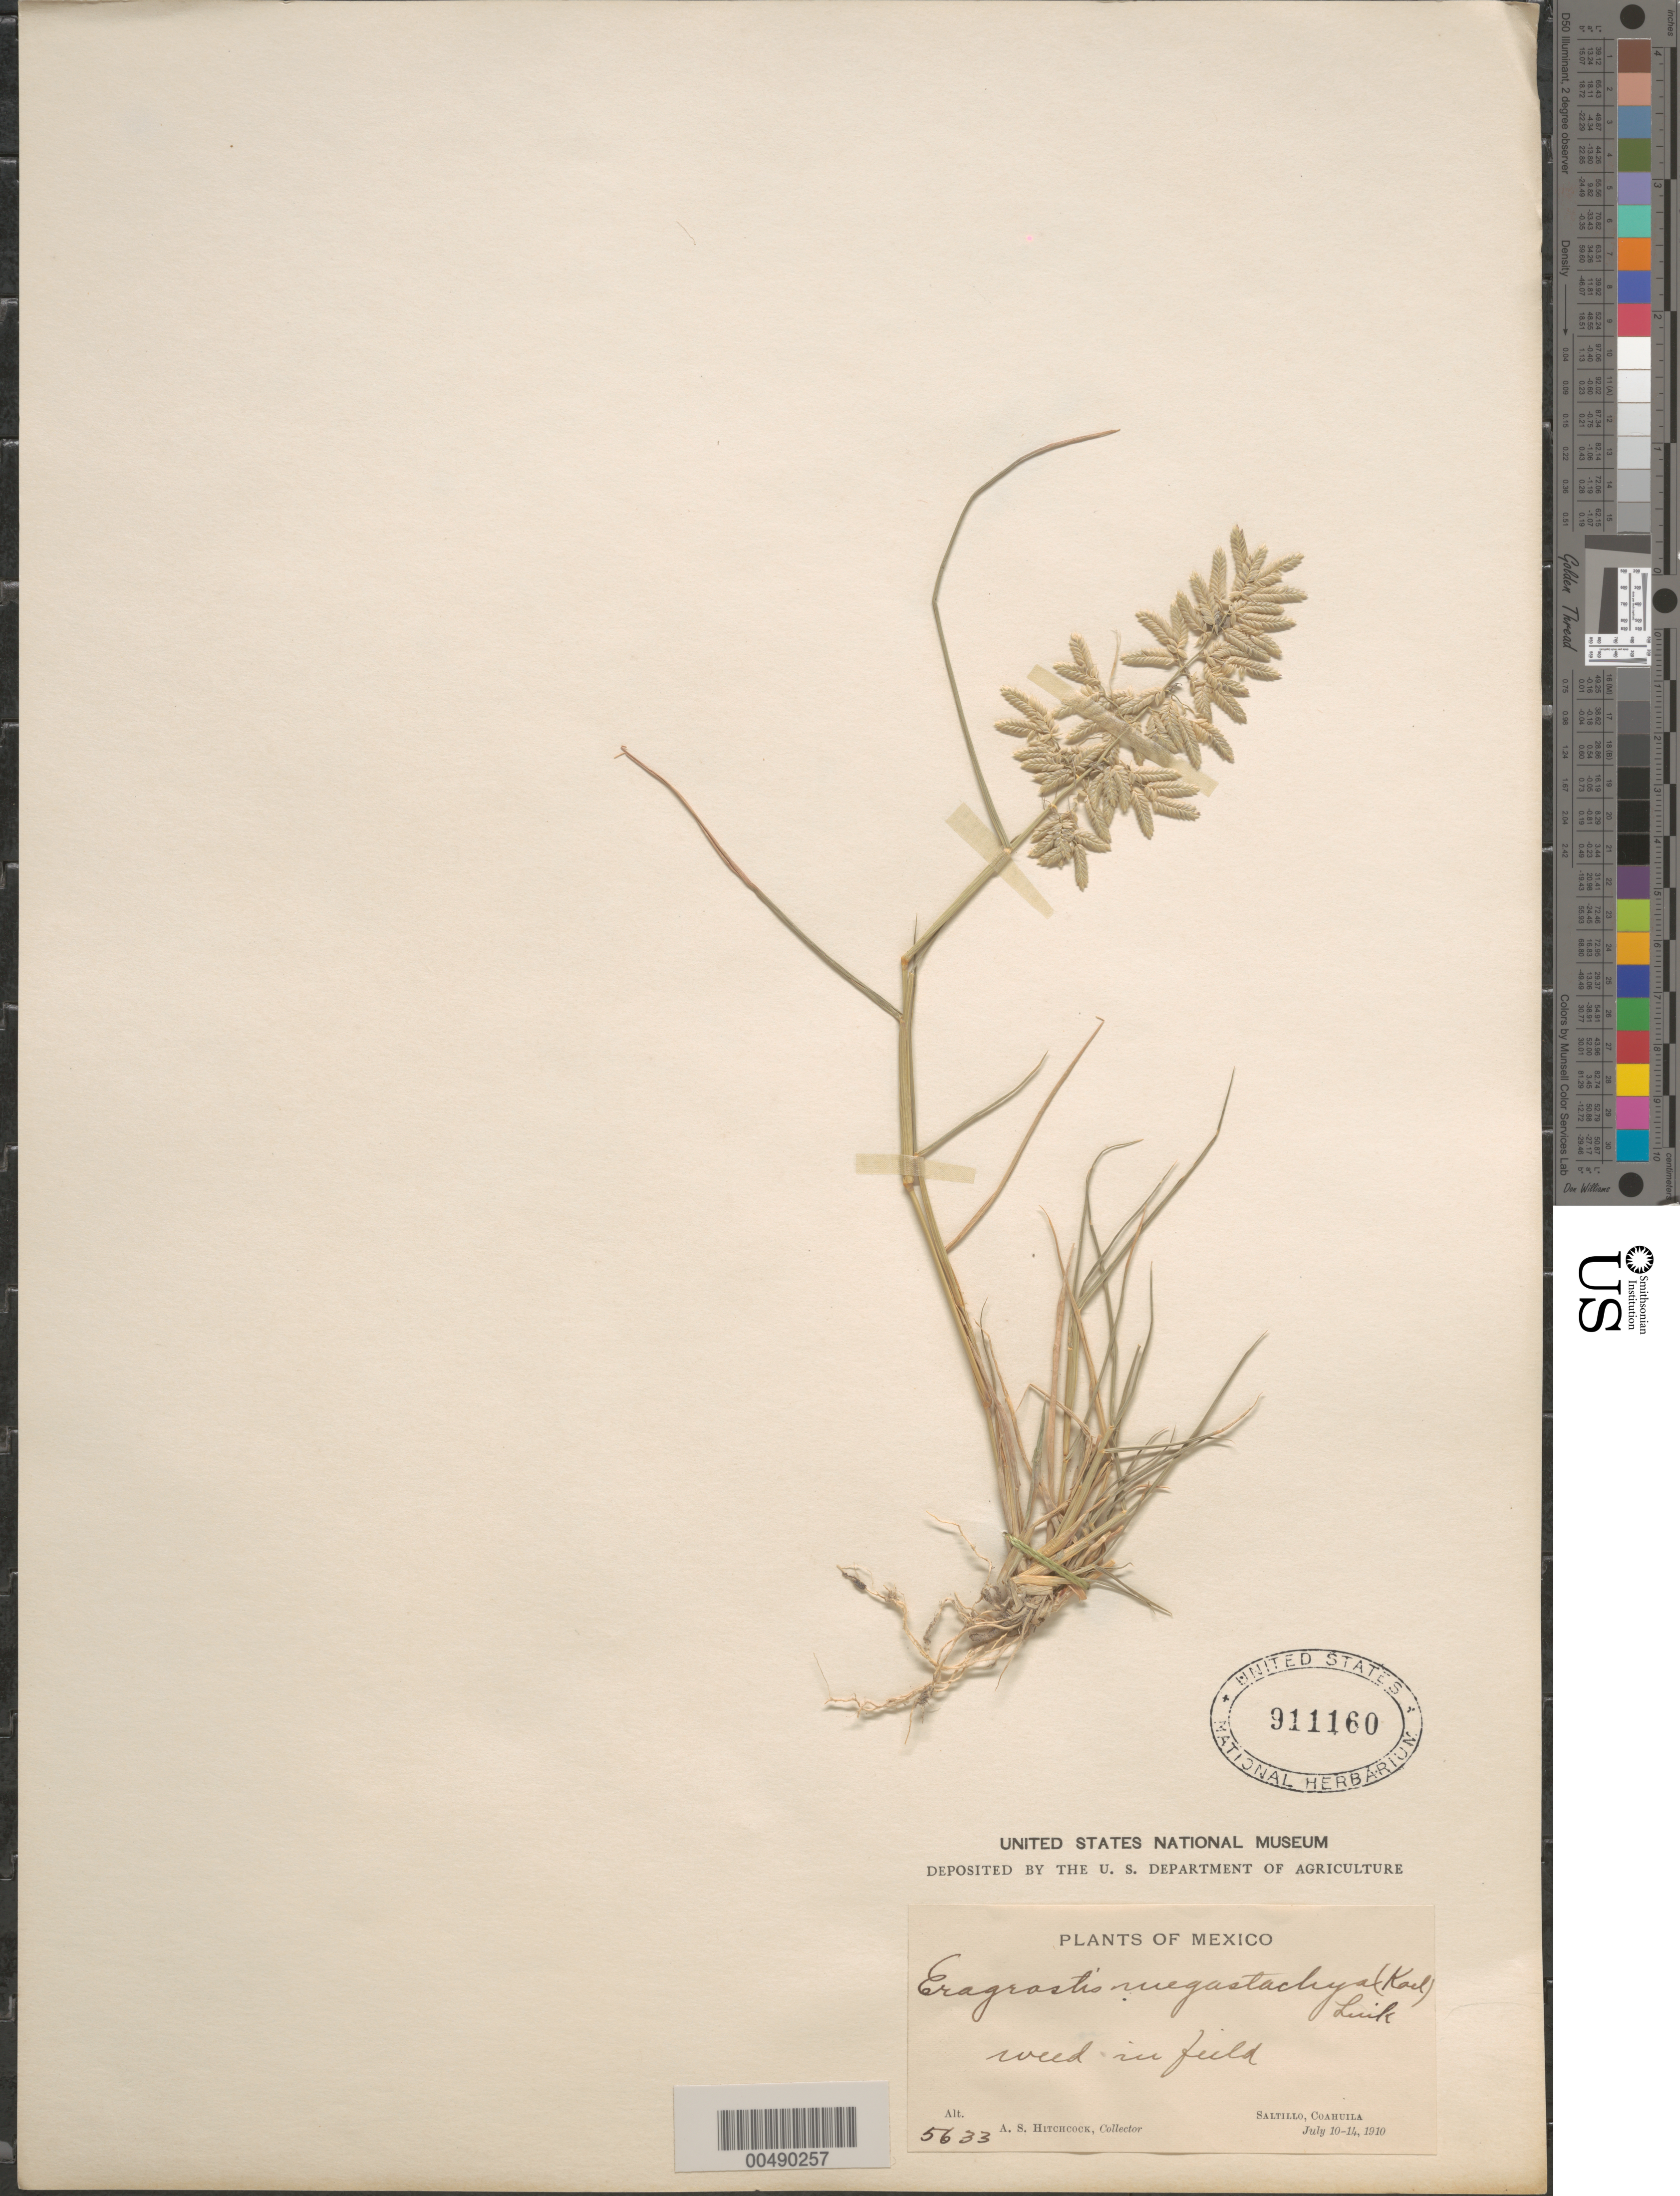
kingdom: Plantae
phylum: Tracheophyta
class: Liliopsida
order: Poales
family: Poaceae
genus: Eragrostis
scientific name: Eragrostis cilianensis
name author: (Bellardi) Vignolo ex Janch.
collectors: A. S. Hitchcock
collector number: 5633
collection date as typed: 10 Jul 1910 to 14 Jul 1910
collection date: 1910-07-10/1910-07-14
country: Mexico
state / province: Coahuila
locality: Saltillo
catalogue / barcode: US 911160